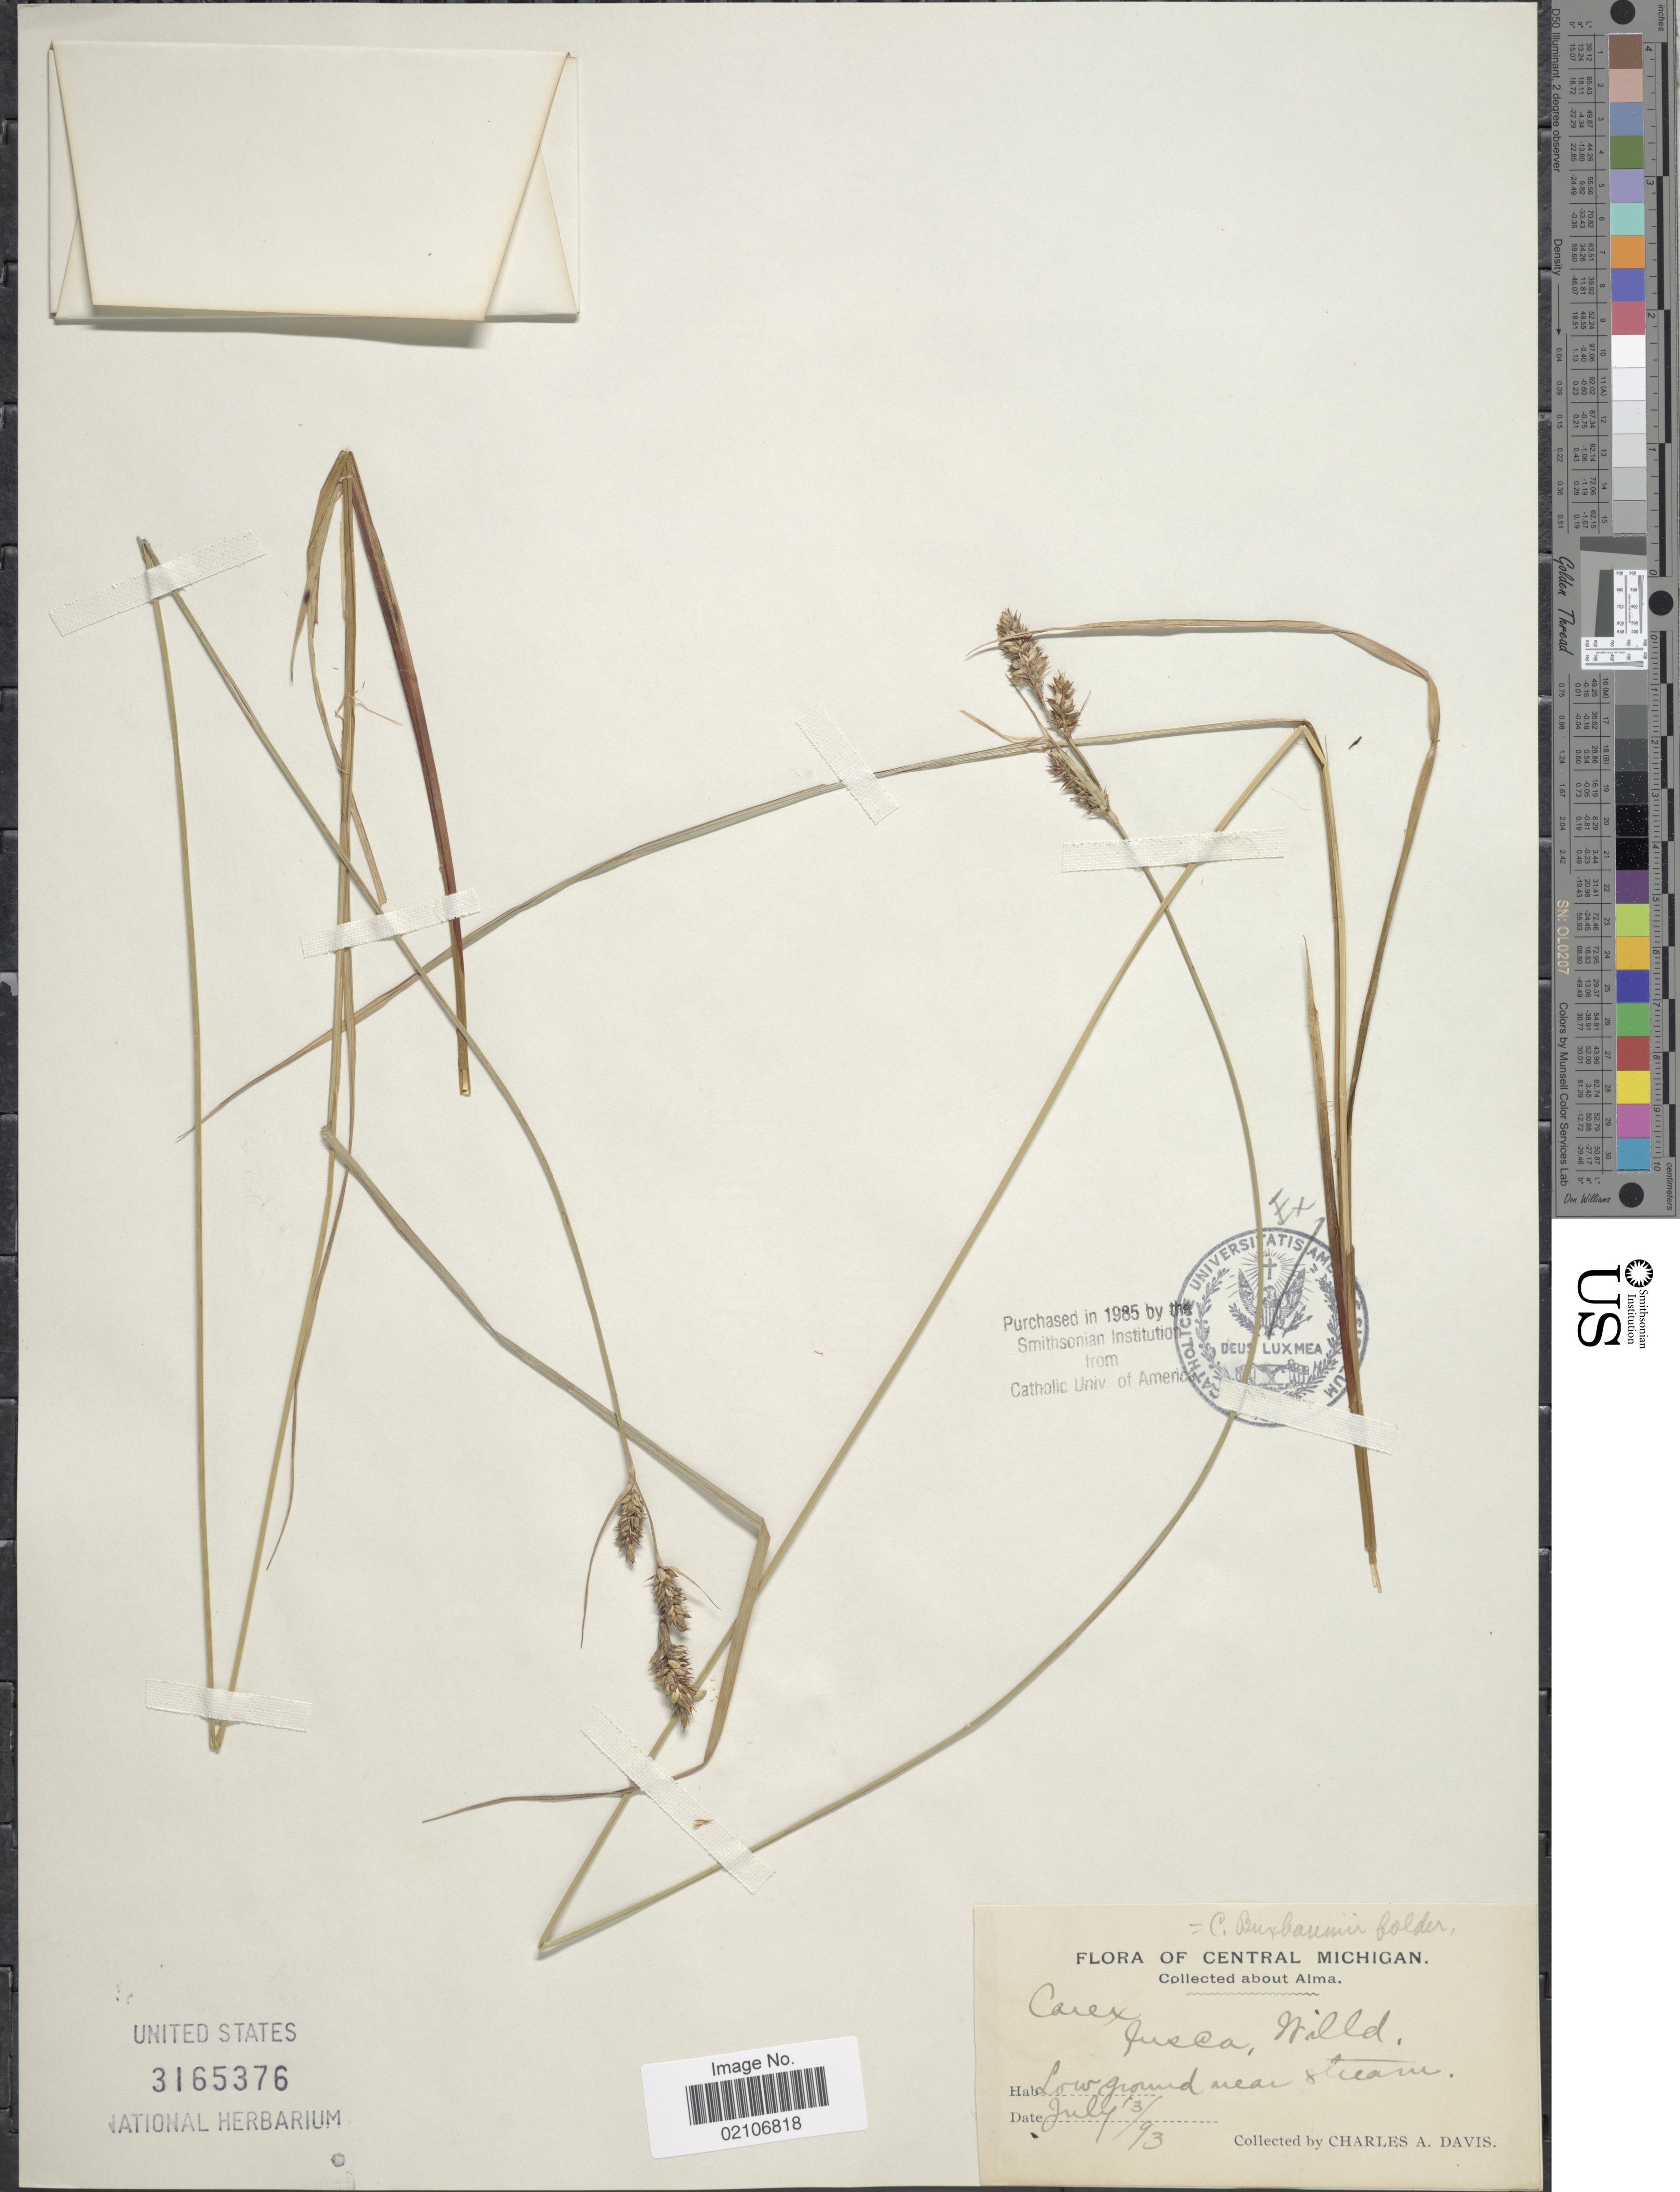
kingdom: Plantae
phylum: Tracheophyta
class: Liliopsida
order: Poales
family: Cyperaceae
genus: Carex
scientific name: Carex buxbaumii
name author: Wahlenb.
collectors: C. Davis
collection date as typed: Transcribed d/m/y: 13/7/93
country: United States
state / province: Michigan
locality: Central Michigan, Low ground near stream. Alma.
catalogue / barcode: US 3165376